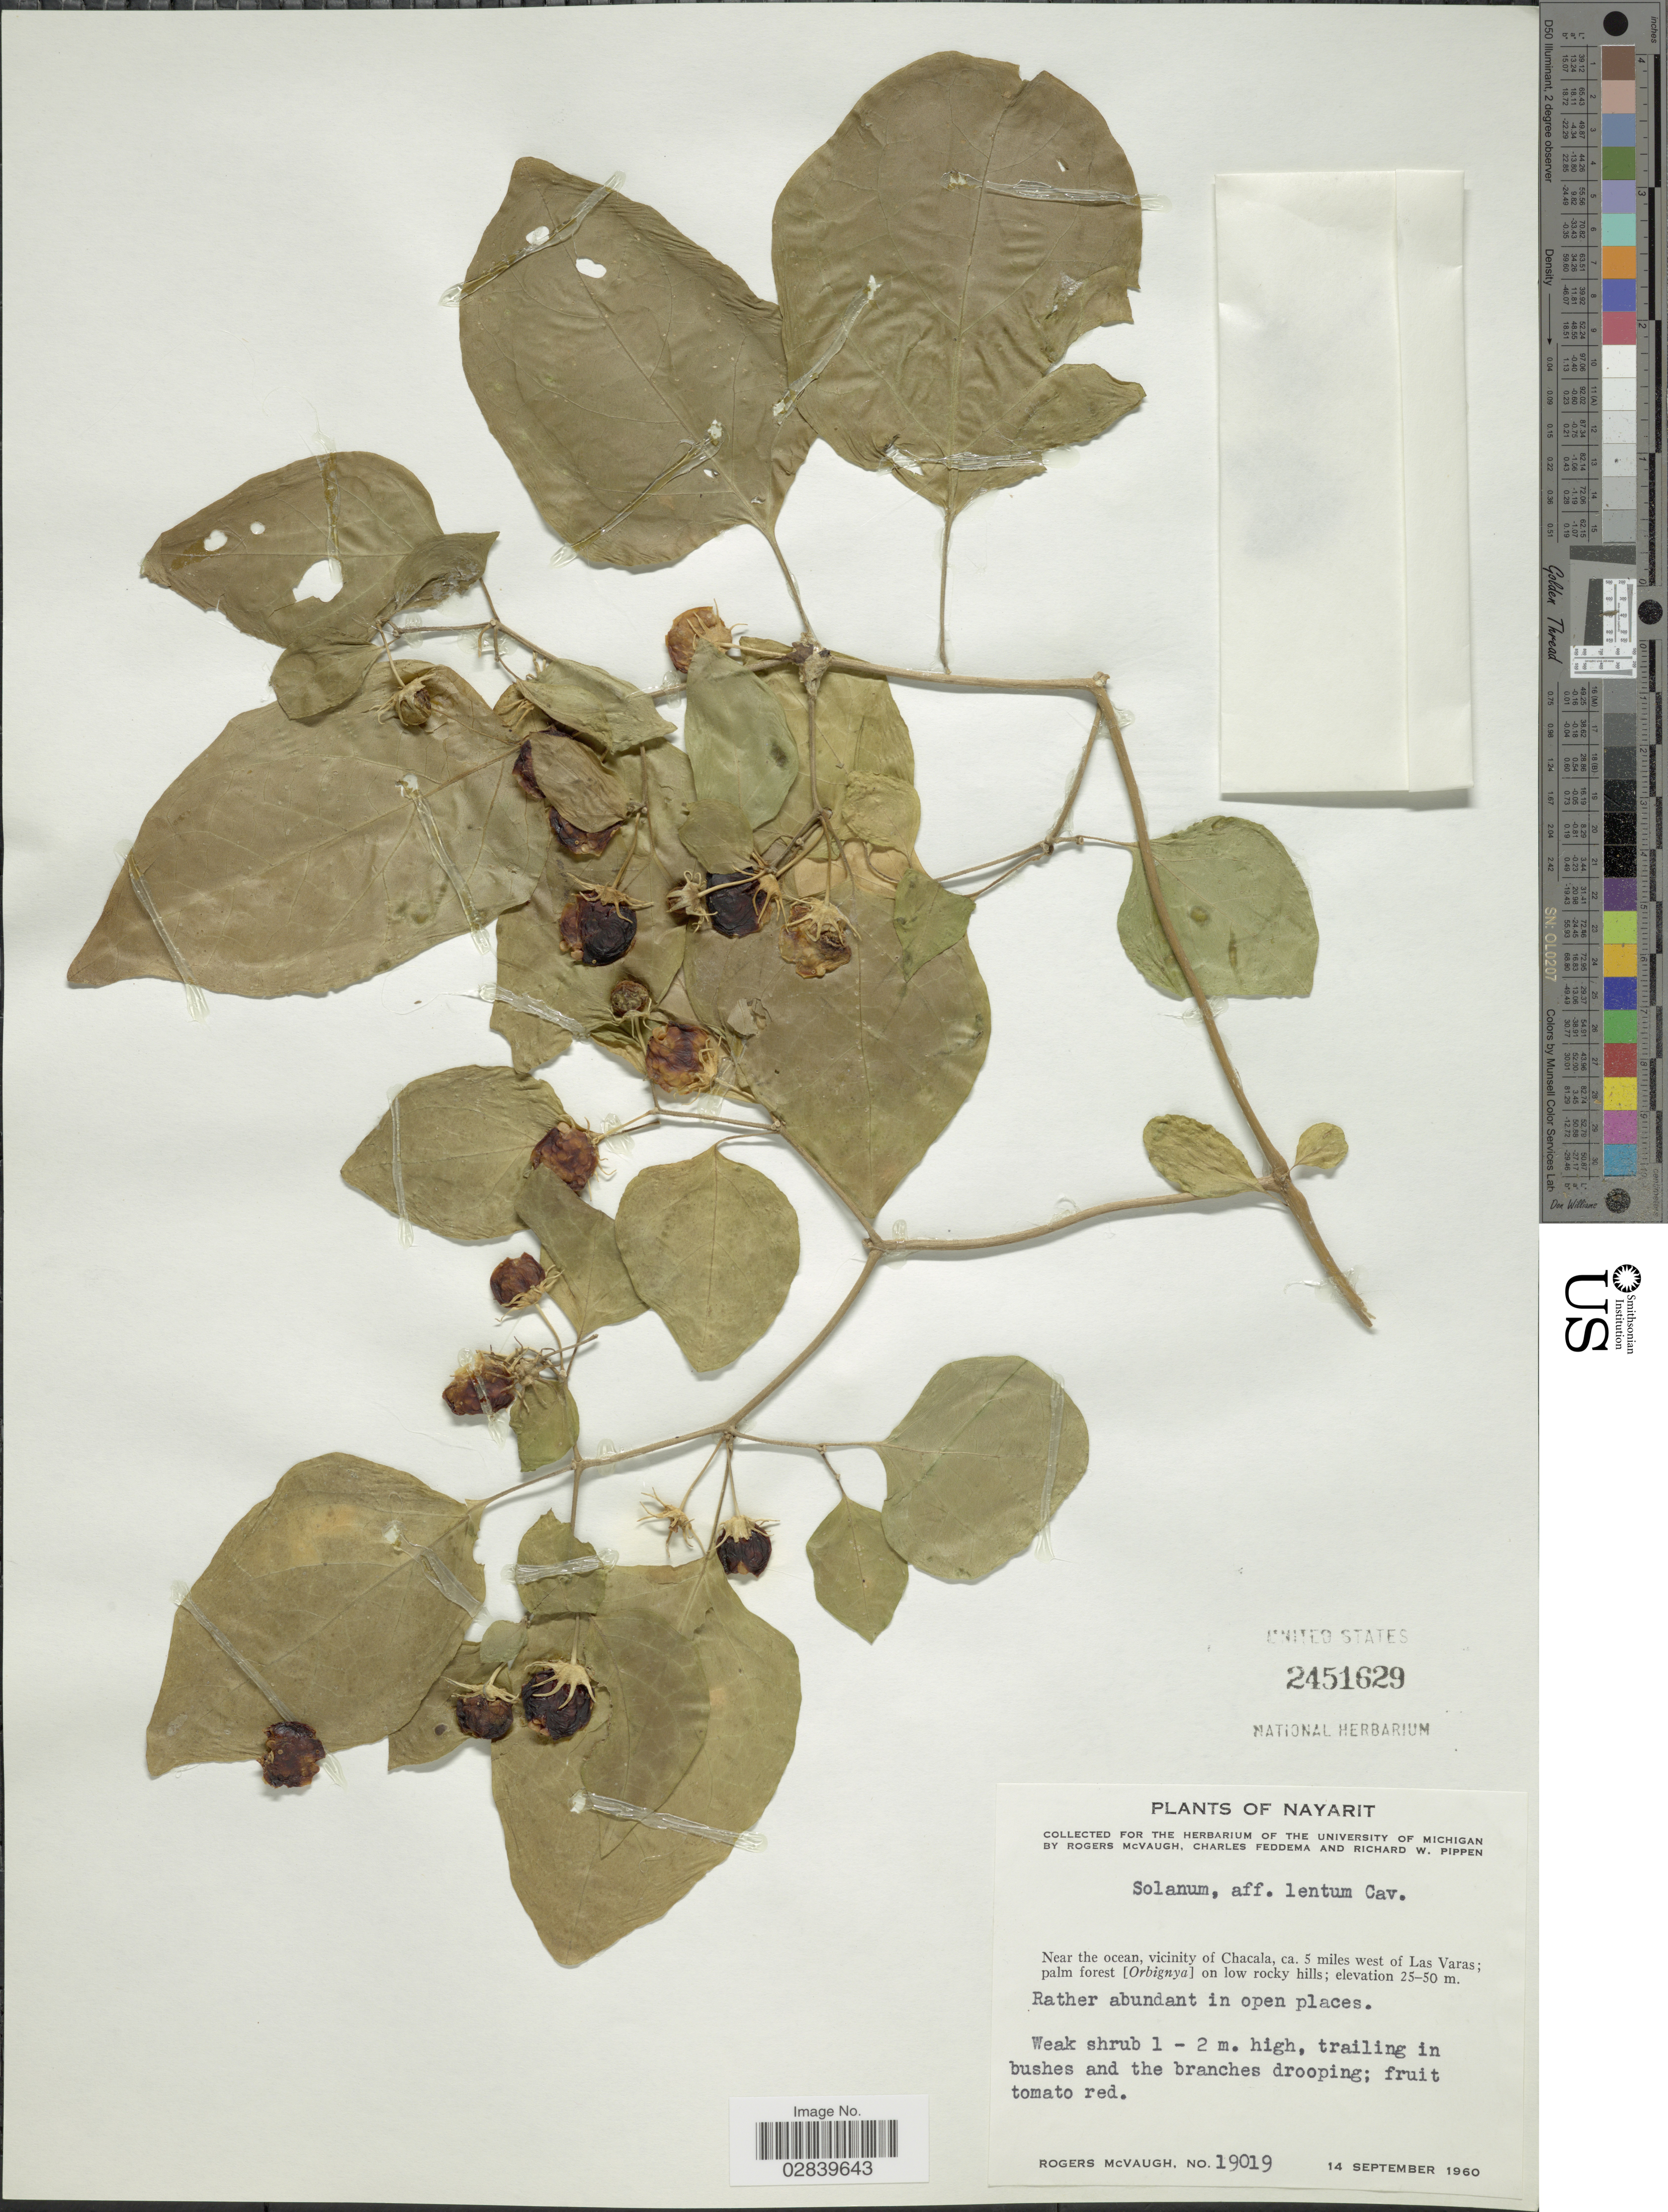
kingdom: Plantae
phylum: Tracheophyta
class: Magnoliopsida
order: Solanales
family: Solanaceae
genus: Lycianthes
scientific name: Lycianthes lenta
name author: (Cav.) Bitter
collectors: R. McVaugh, C. Feddema & R. W. Pippen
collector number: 19019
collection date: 1960-09-14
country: Mexico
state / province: Nayarit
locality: Near the ocean, vicinity of Chacala, ca. 5 miles west of Las Varas.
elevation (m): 25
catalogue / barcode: US 2451629